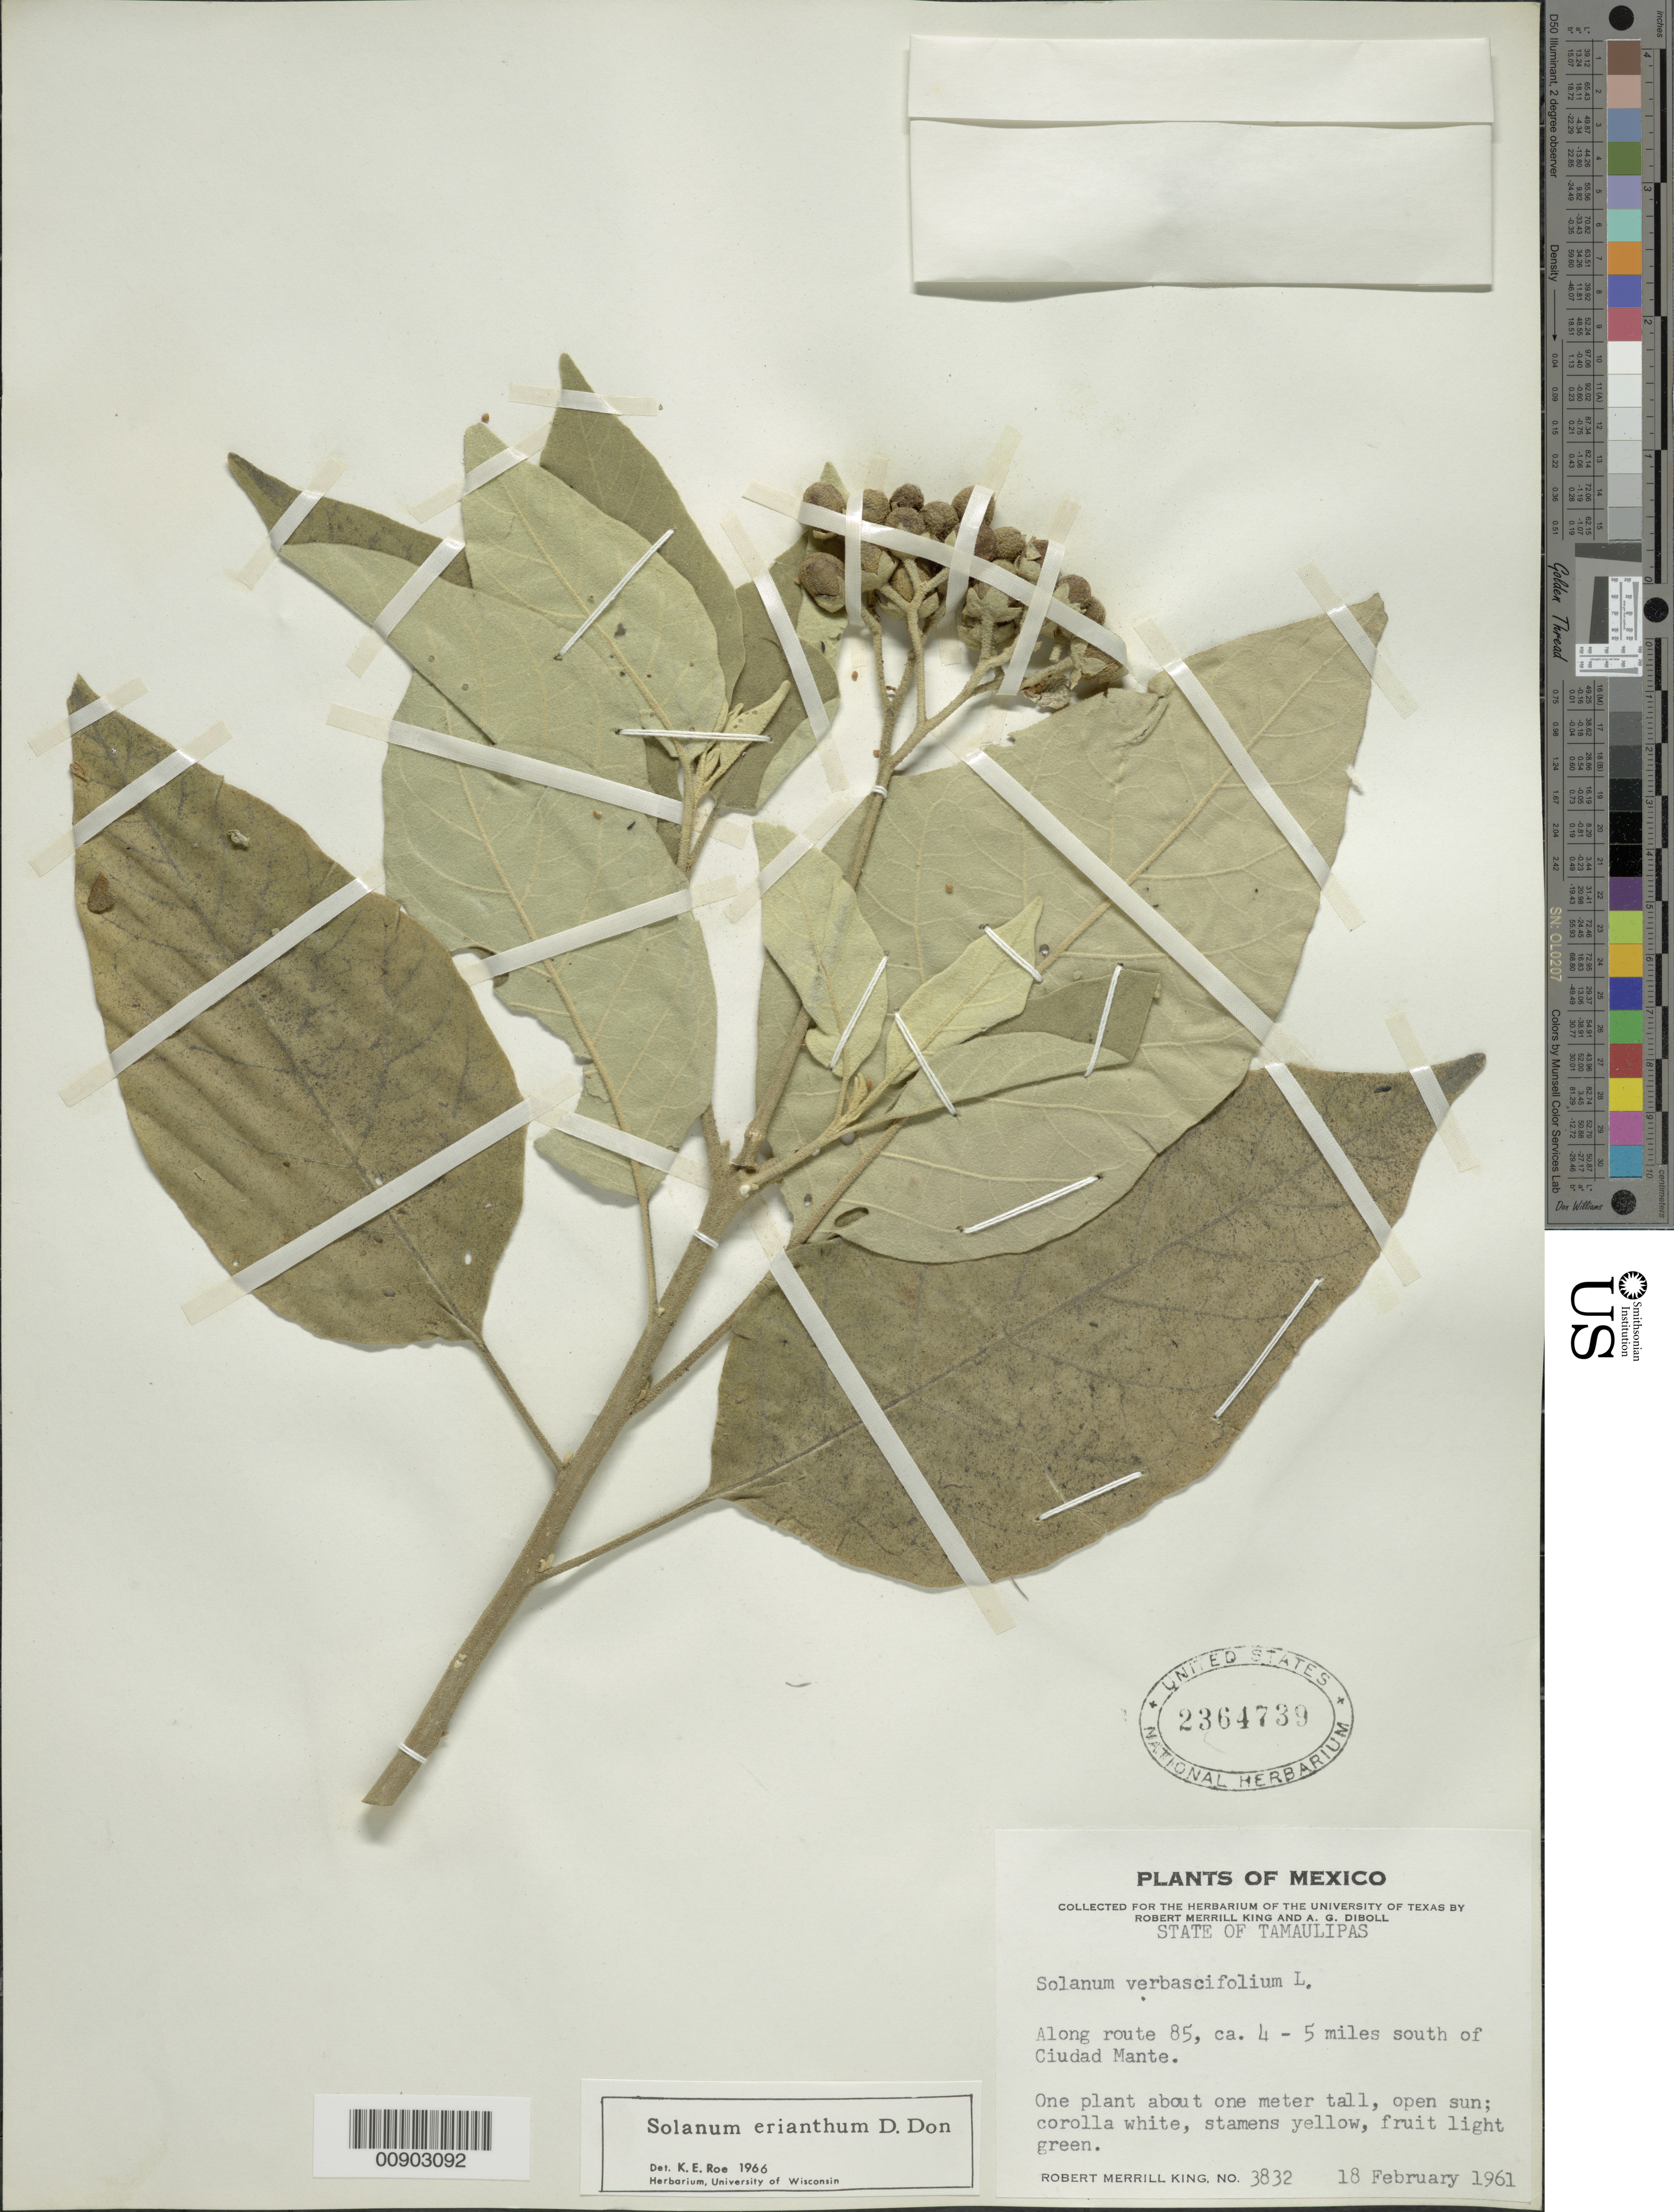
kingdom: Plantae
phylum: Tracheophyta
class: Magnoliopsida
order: Solanales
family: Solanaceae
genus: Solanum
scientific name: Solanum erianthum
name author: D. Don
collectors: R. M. King & A. Diboll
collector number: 3832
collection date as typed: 18 Feb 1961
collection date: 1961-02-18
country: Mexico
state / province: Tamaulipas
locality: Along route 85, ca. 4 - 5 miles south of Ciudad Mante, Tamaulipas.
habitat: Open sun.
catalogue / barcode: US 2364739